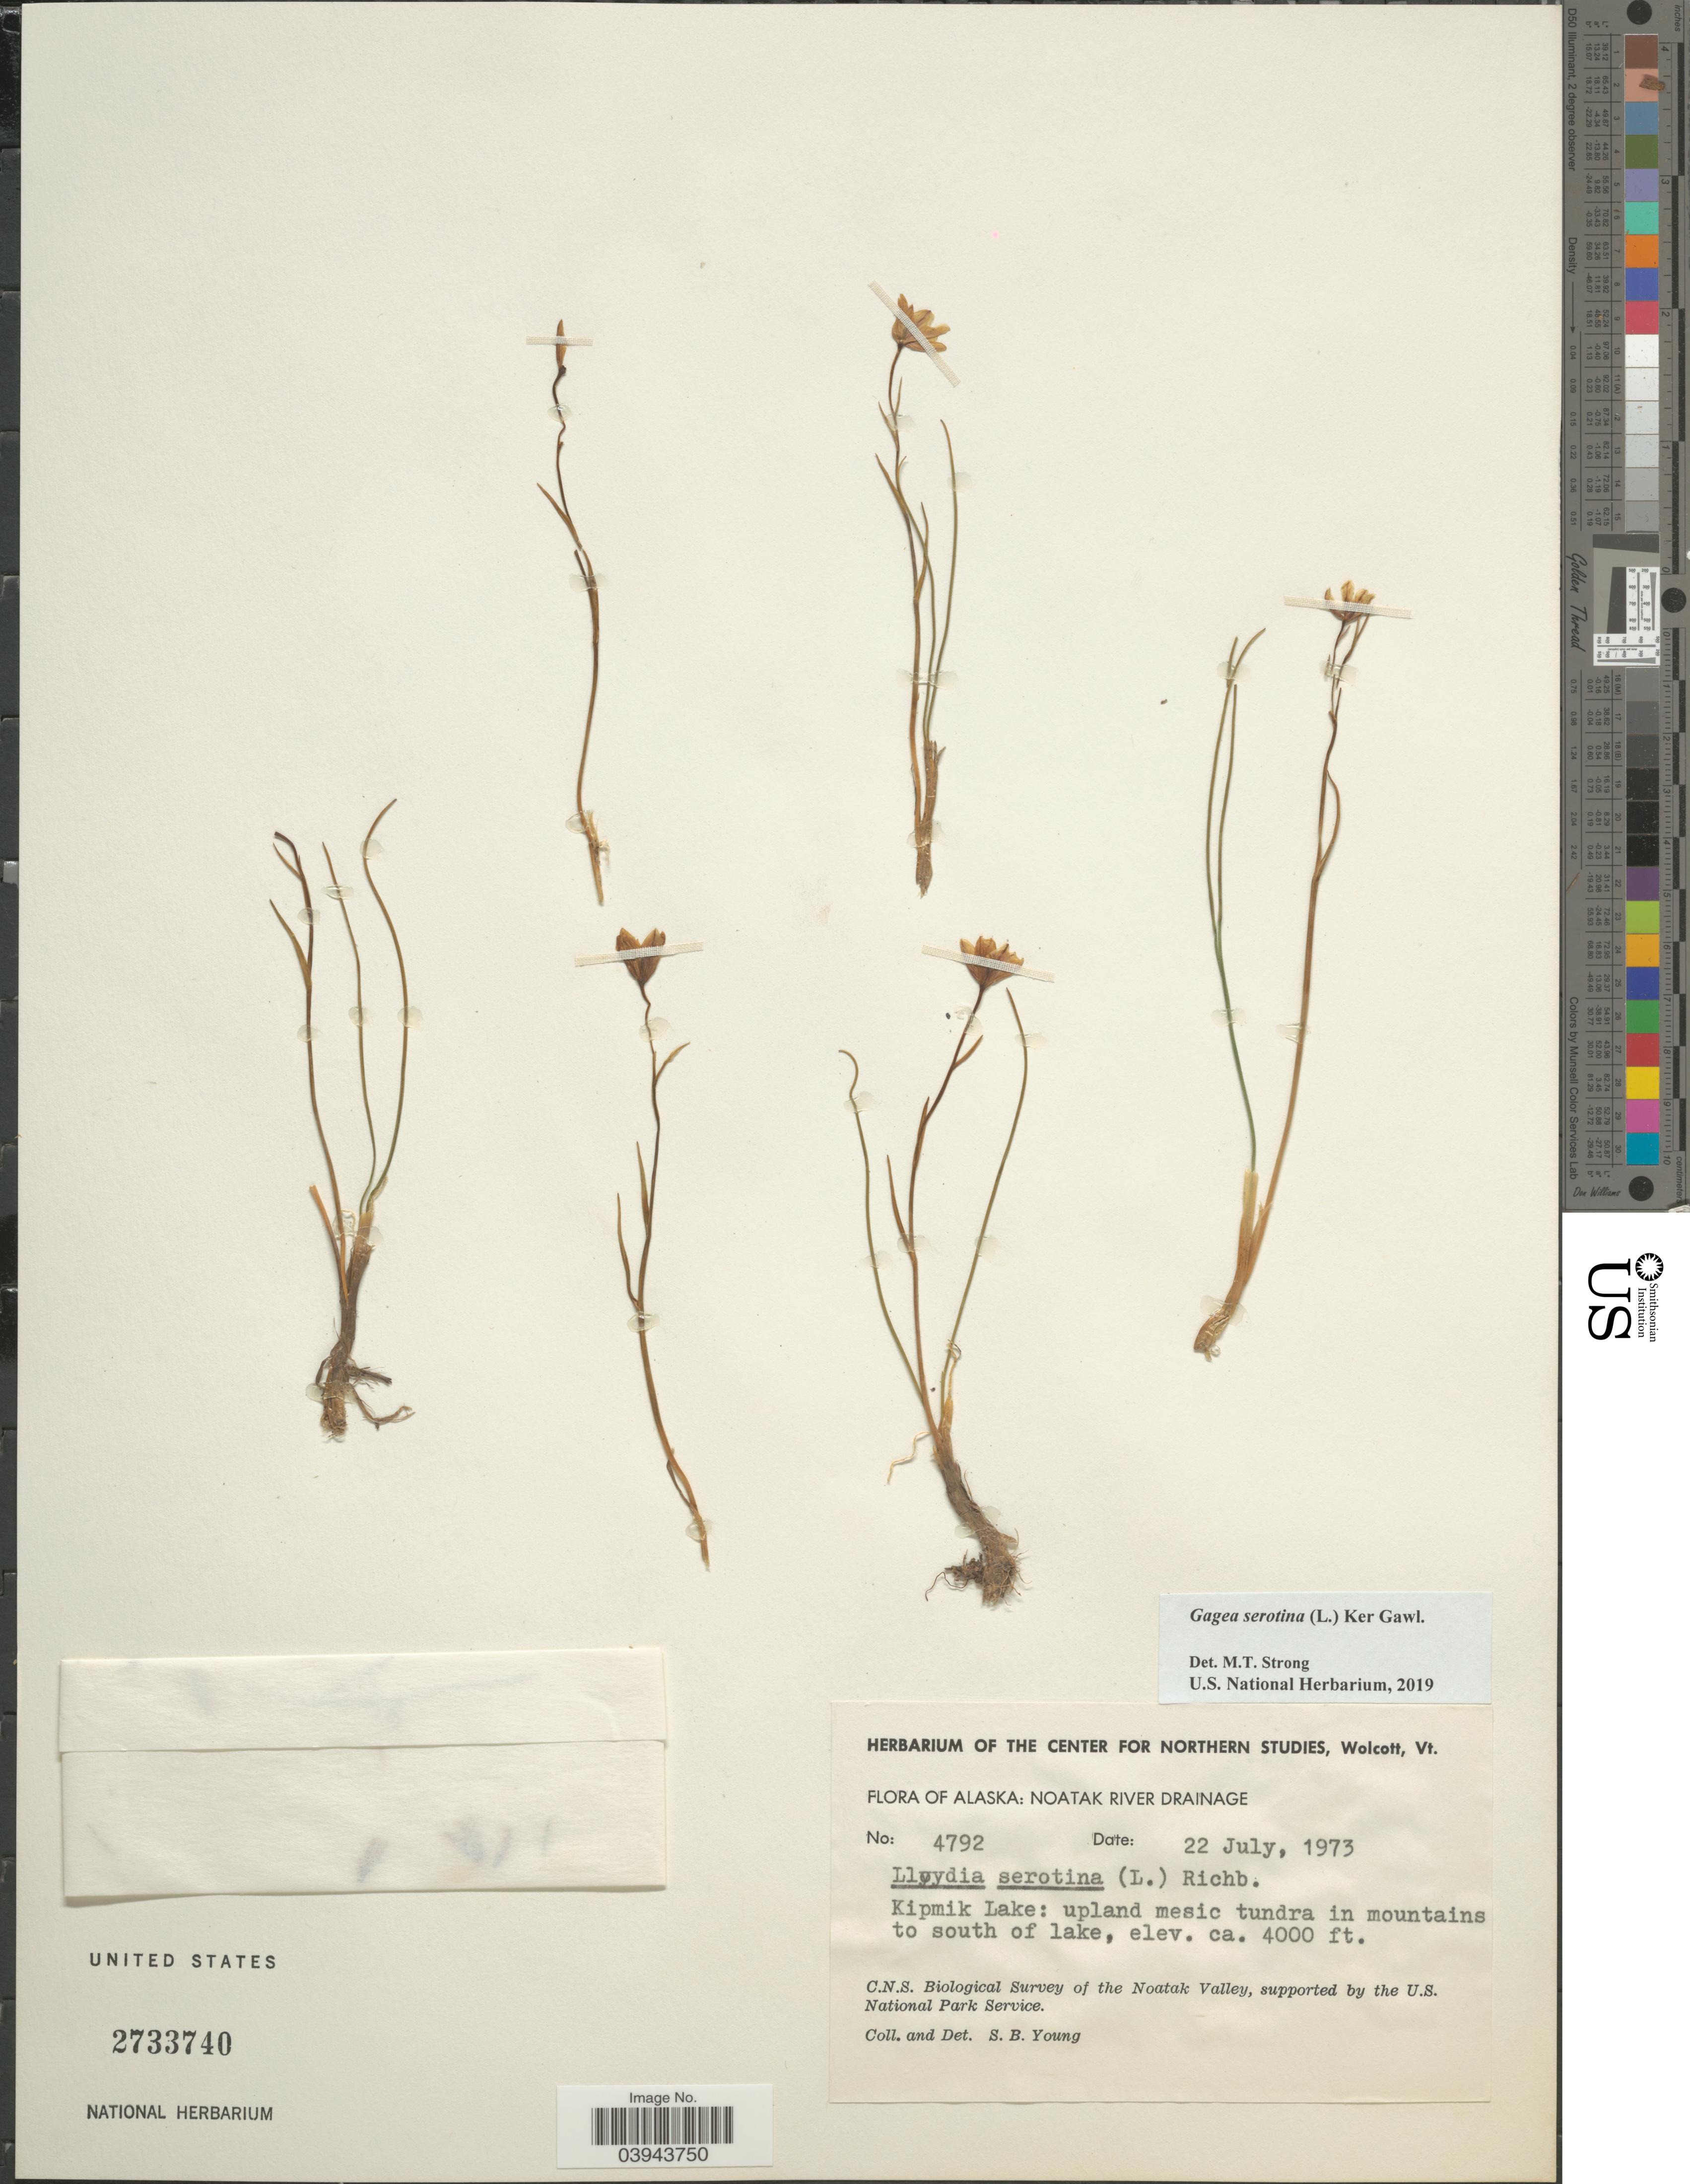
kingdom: Plantae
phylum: Tracheophyta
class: Liliopsida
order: Liliales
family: Liliaceae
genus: Lloydia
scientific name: Lloydia serotina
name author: (L.) Salisb. ex Rchb.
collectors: S. Young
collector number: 4792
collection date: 1973-07-22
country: United States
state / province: Alaska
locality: Noatak River Drainage. Kipmik Lake, in mountains to south of lake.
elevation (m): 1219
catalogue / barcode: US 2733740